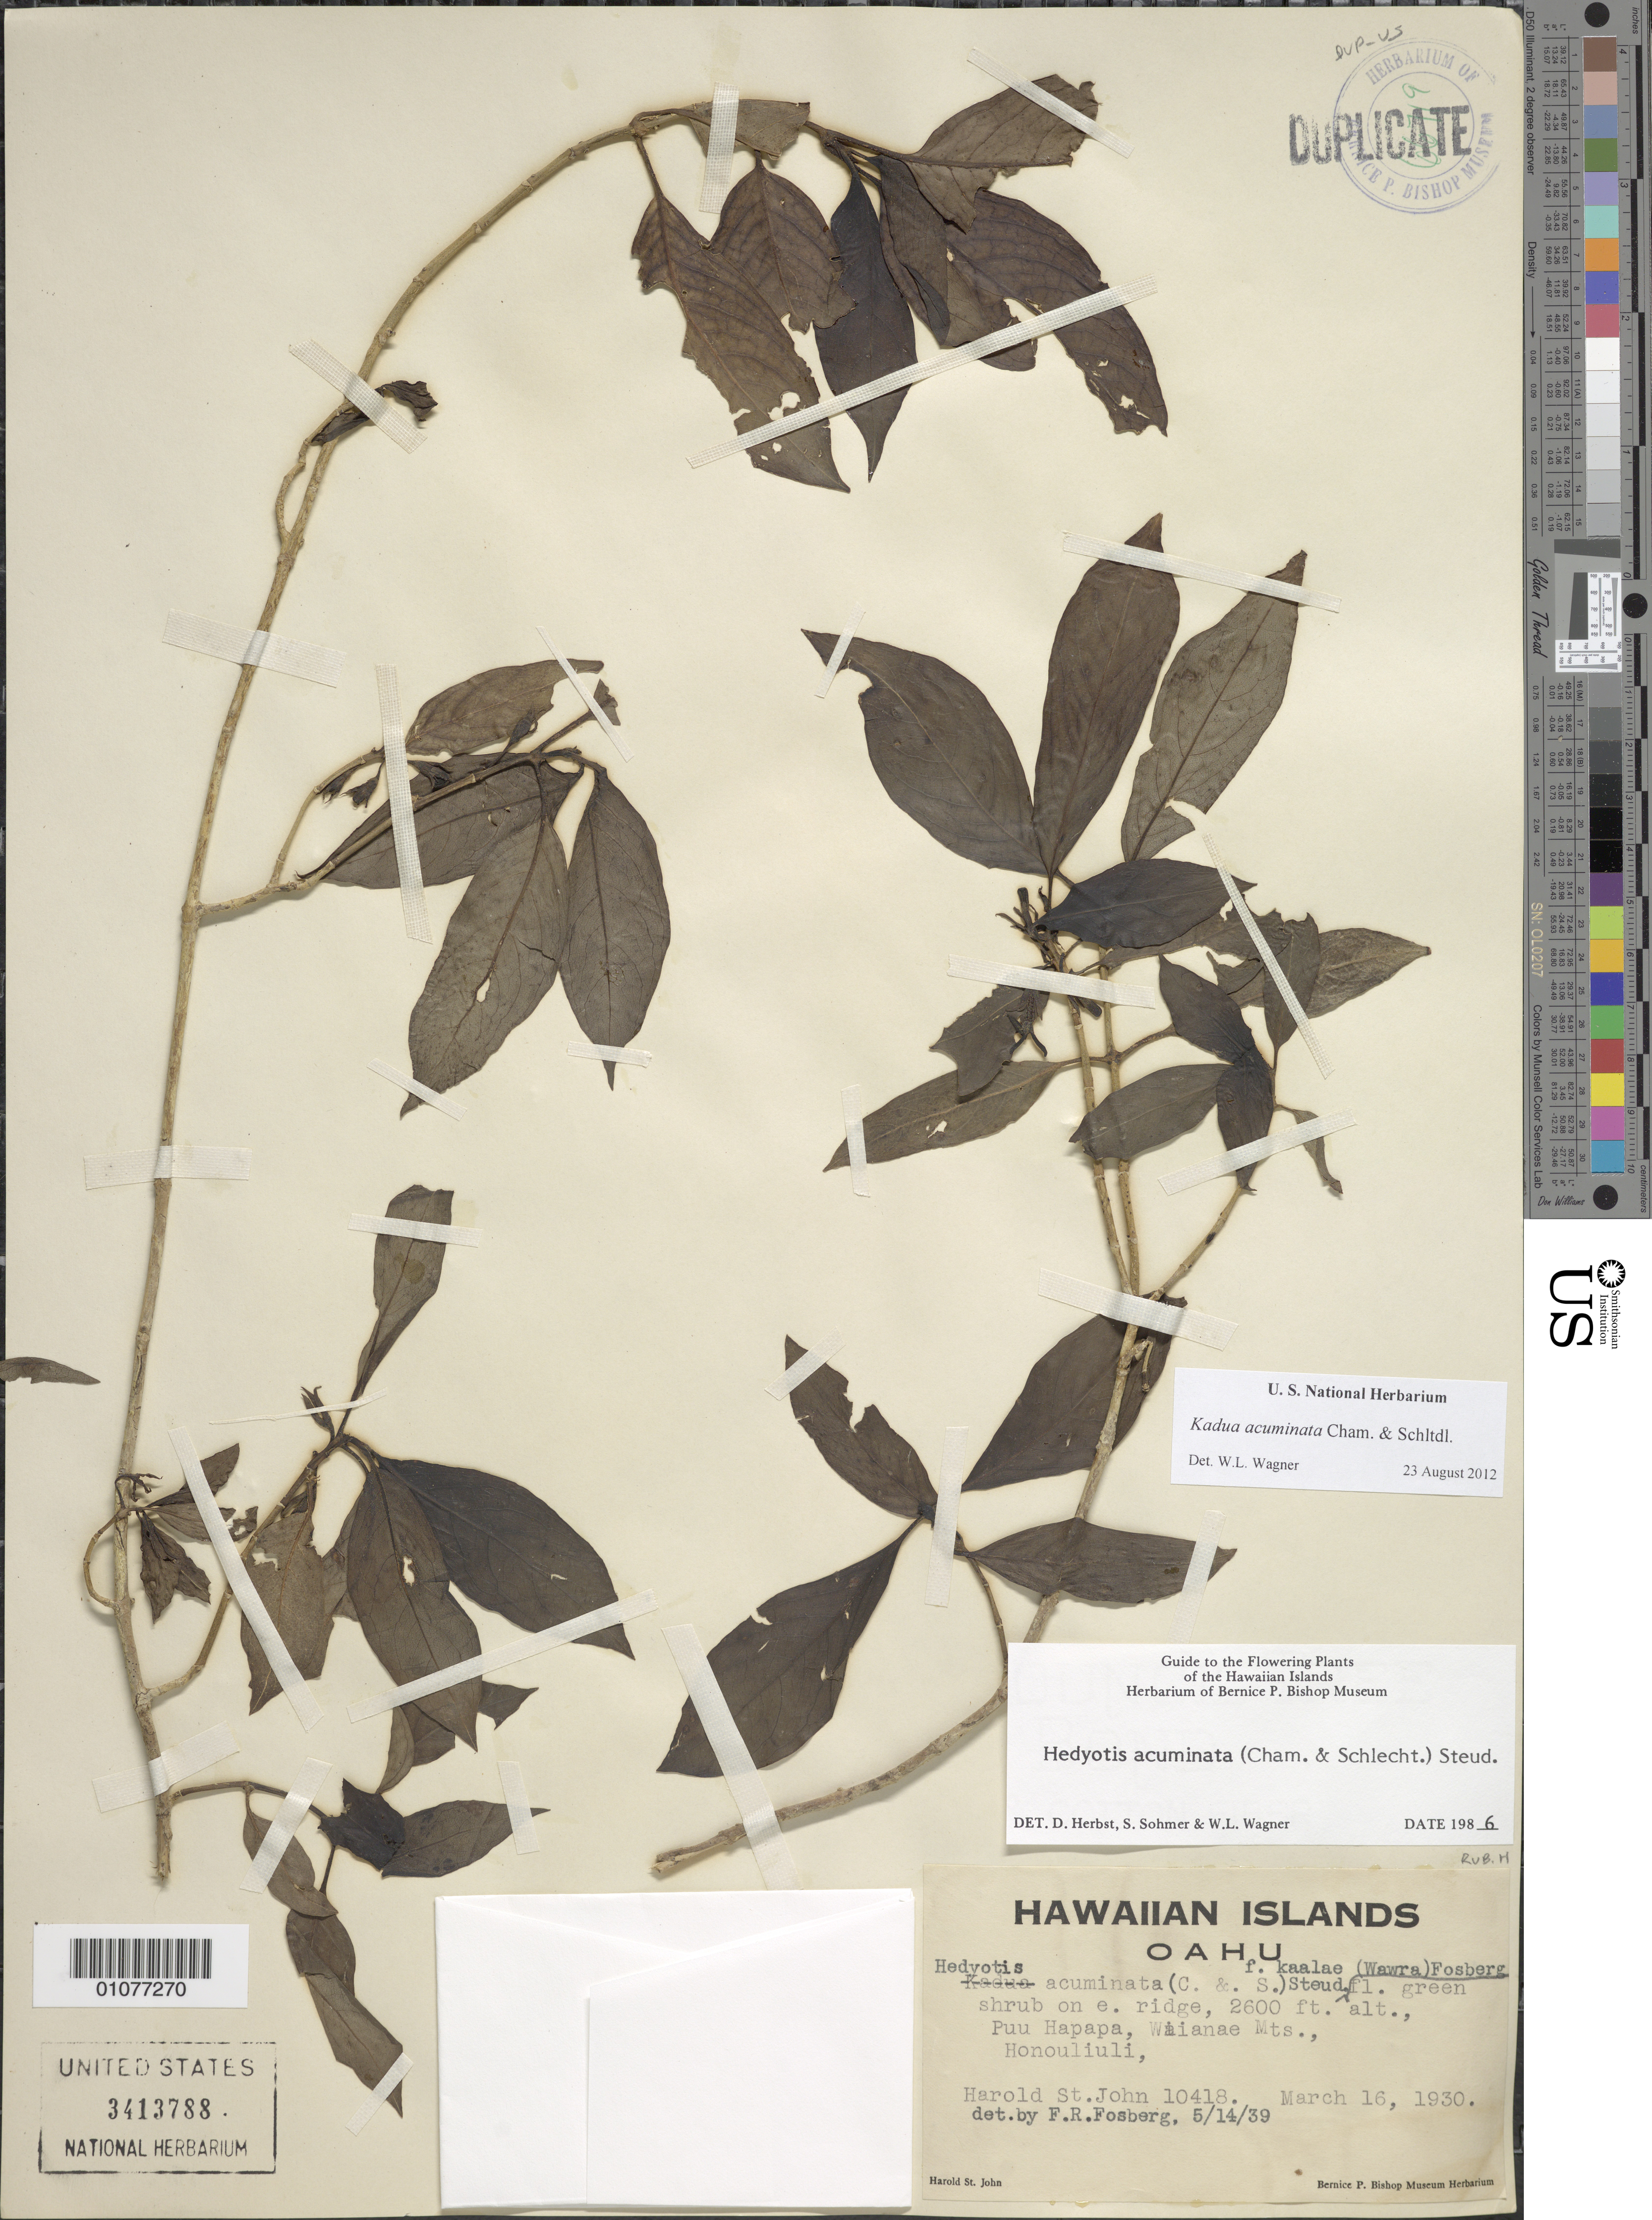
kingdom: Plantae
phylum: Tracheophyta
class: Magnoliopsida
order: Gentianales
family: Rubiaceae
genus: Kadua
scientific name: Kadua acuminata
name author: Cham. & Schltdl.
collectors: H. St. John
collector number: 10418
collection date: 1930-03-16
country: United States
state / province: Hawaii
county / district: Honolulu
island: Oahu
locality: Honouliuli, Waianae Mts., Puu Hapapa, E ridge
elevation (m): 792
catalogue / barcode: US 3413788